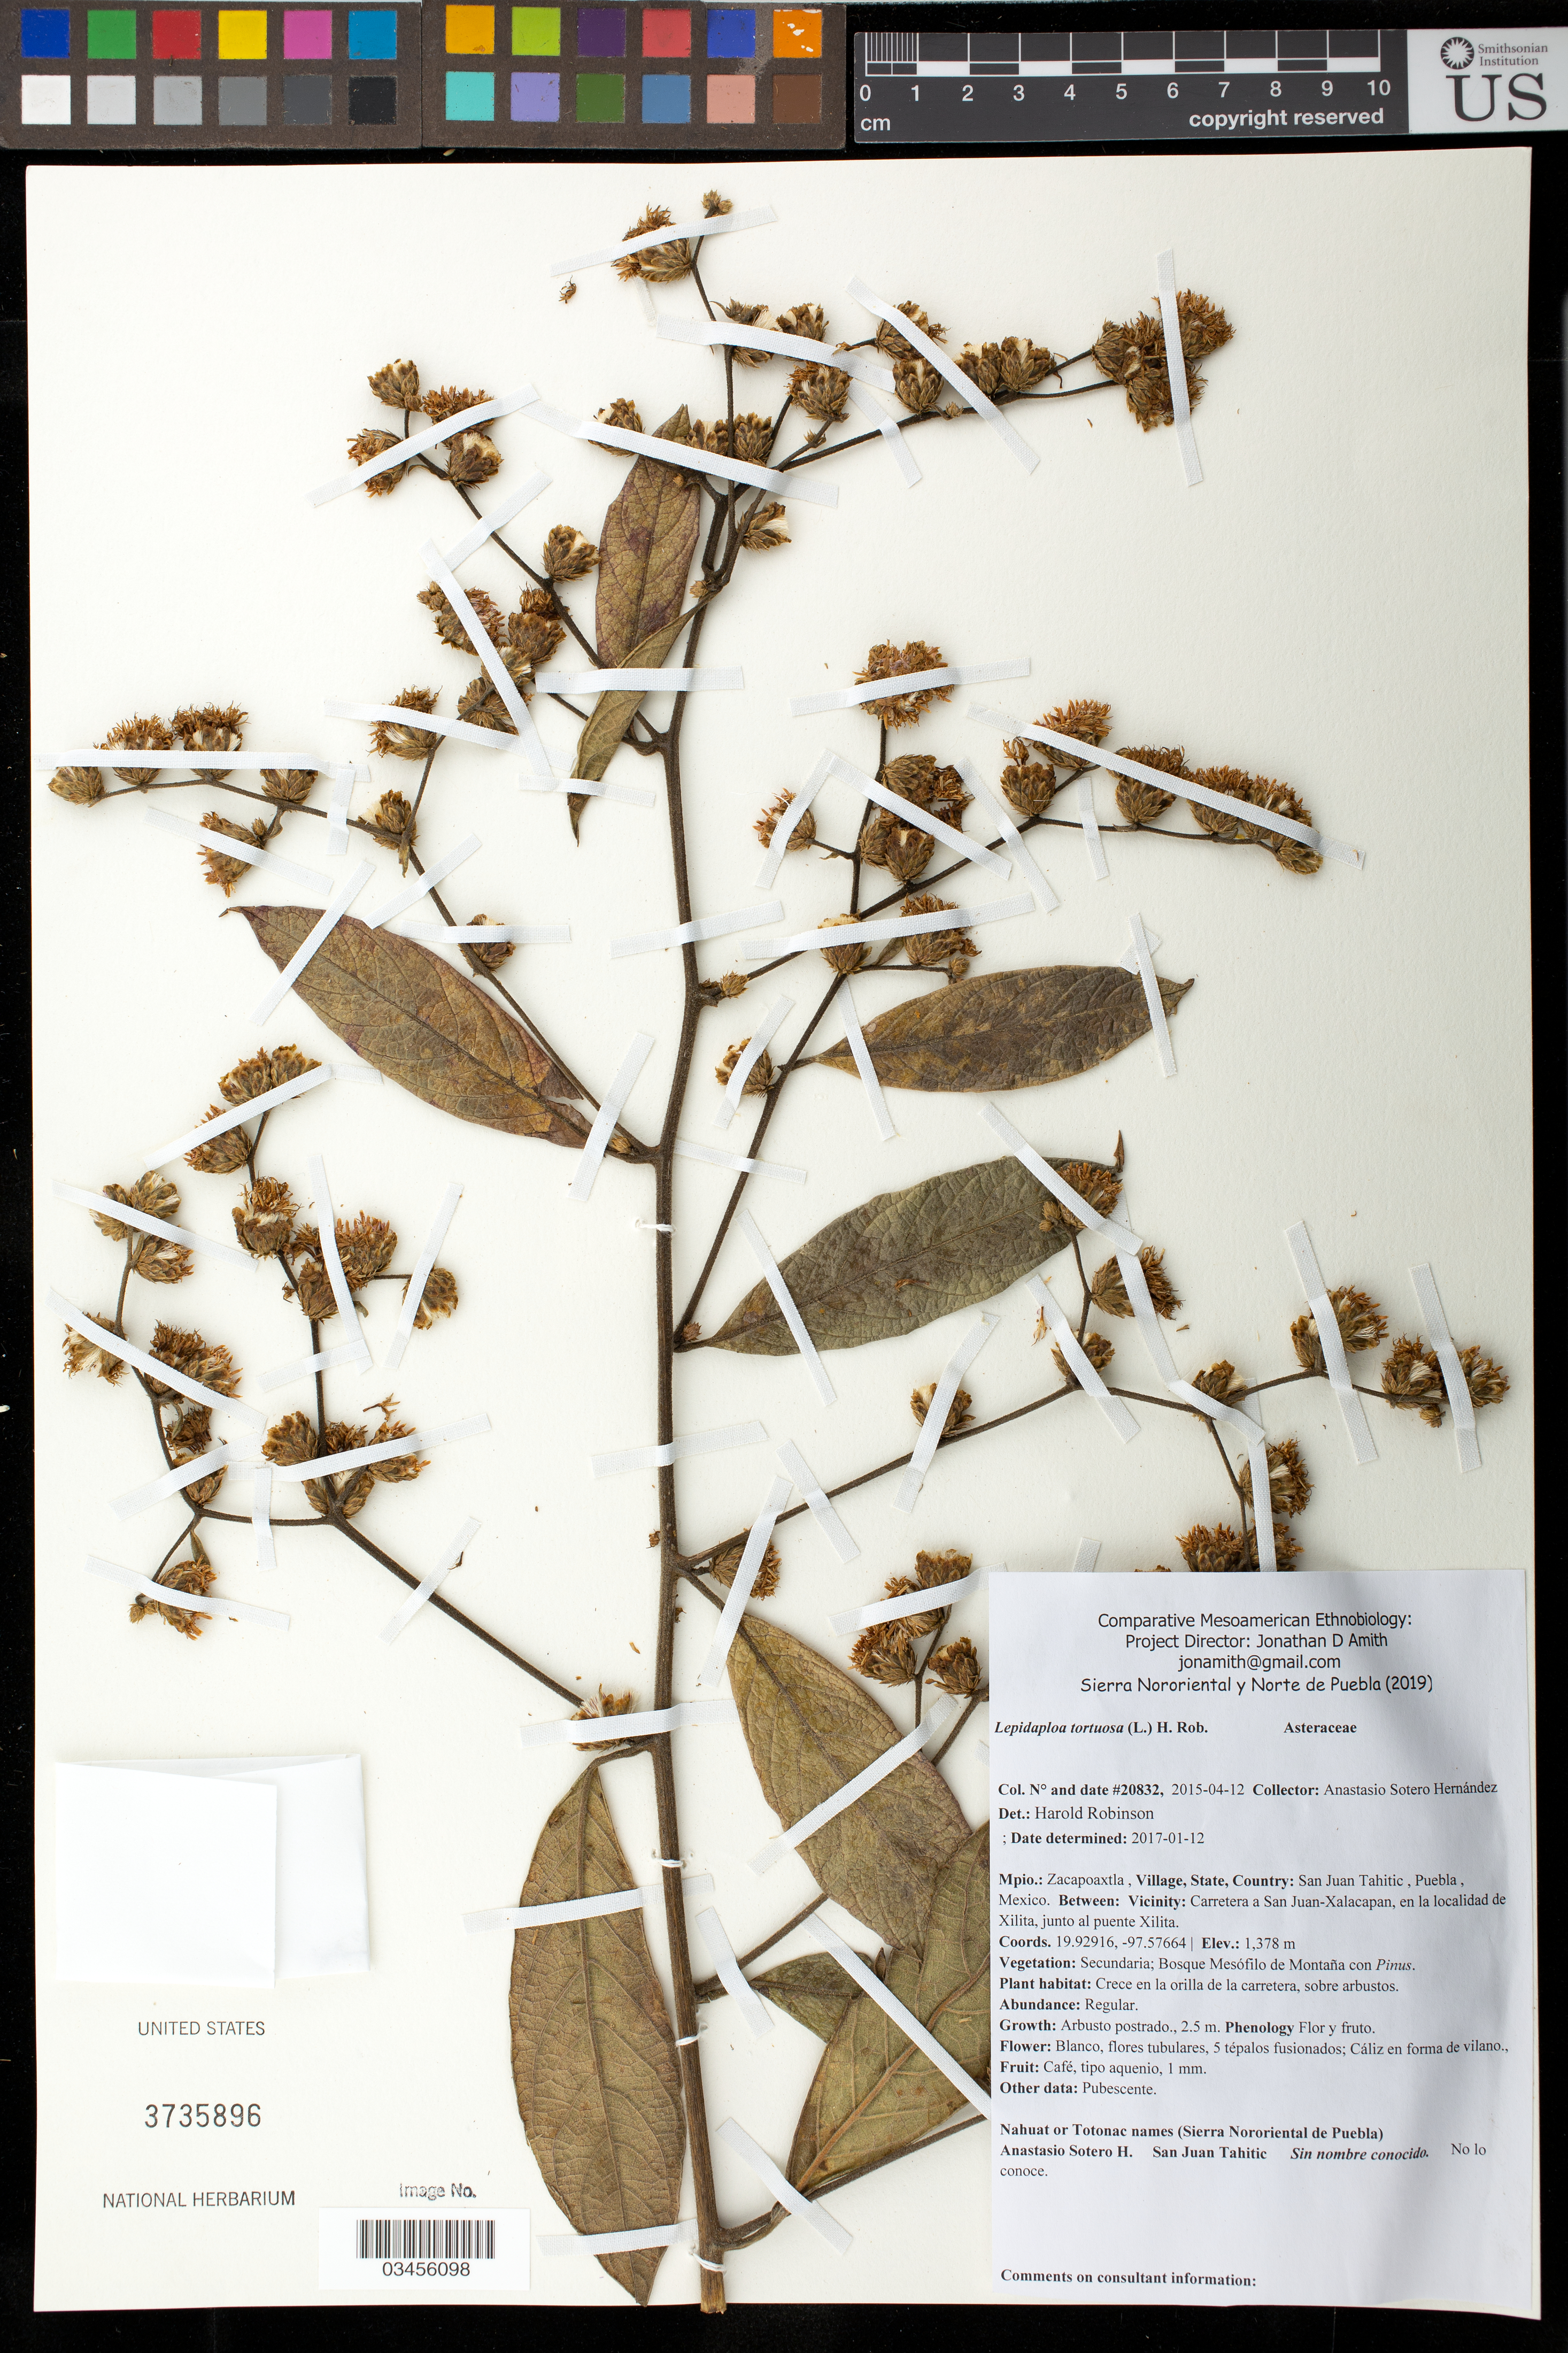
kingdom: Plantae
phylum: Tracheophyta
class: Magnoliopsida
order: Asterales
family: Asteraceae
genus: Lepidaploa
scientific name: Lepidaploa tortuosa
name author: (L.) H. Rob.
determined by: Robinson, Harold E., (US)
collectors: A. Sotero H.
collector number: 20832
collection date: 2015-04-12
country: México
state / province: Puebla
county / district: Zacapoaxtla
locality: PUEBLO: San Juan Tahitic; LOCALIDAD EXACTA: Carretera a San Juan-Xalacapan, en la localidad de Xilita, junto al puente Xilita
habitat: Bosque mesófilo de montaña con Pinus | Crece en la orilla de la carretera, sobre arbustos.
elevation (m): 1378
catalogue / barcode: US 3735896